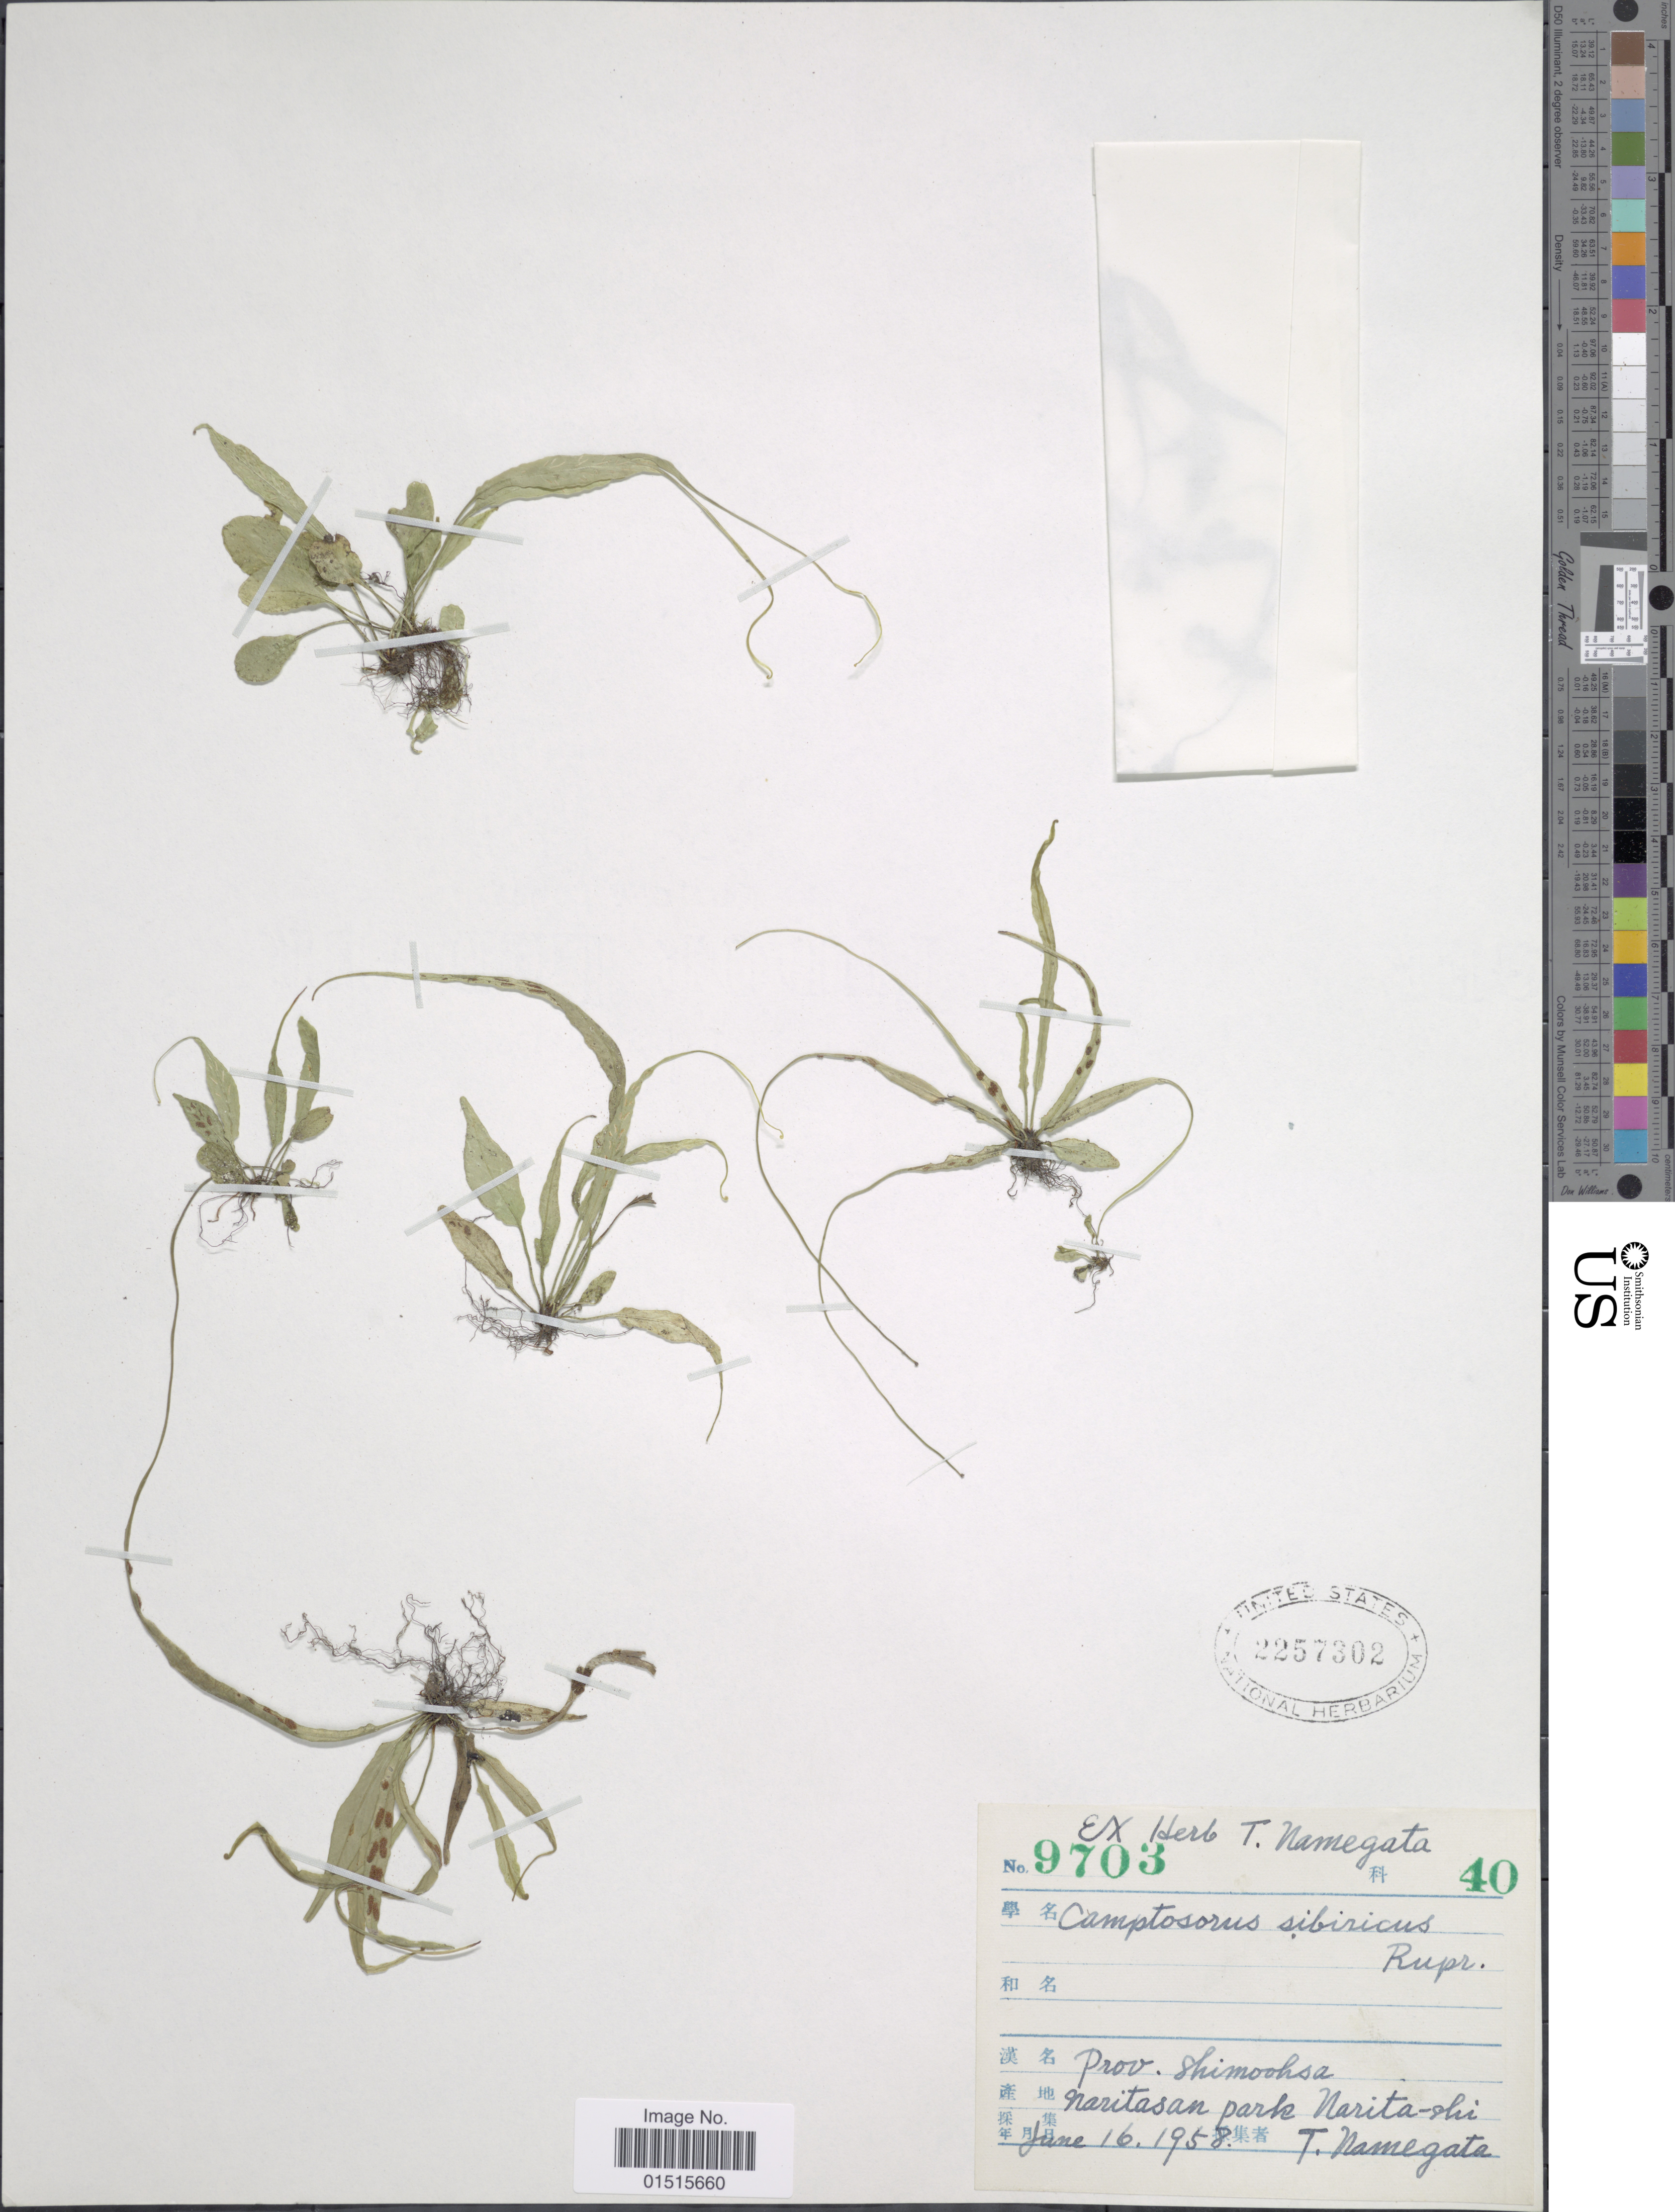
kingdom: Plantae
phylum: Tracheophyta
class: Polypodiopsida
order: Polypodiales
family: Aspleniaceae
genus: Asplenium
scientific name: Asplenium sibricus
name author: Rupr.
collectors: T. Namegata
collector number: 9703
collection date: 1958-06-16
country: India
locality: Prov. Shimoohsa, Naritasan Park Narita-shi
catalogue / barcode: US 2257302